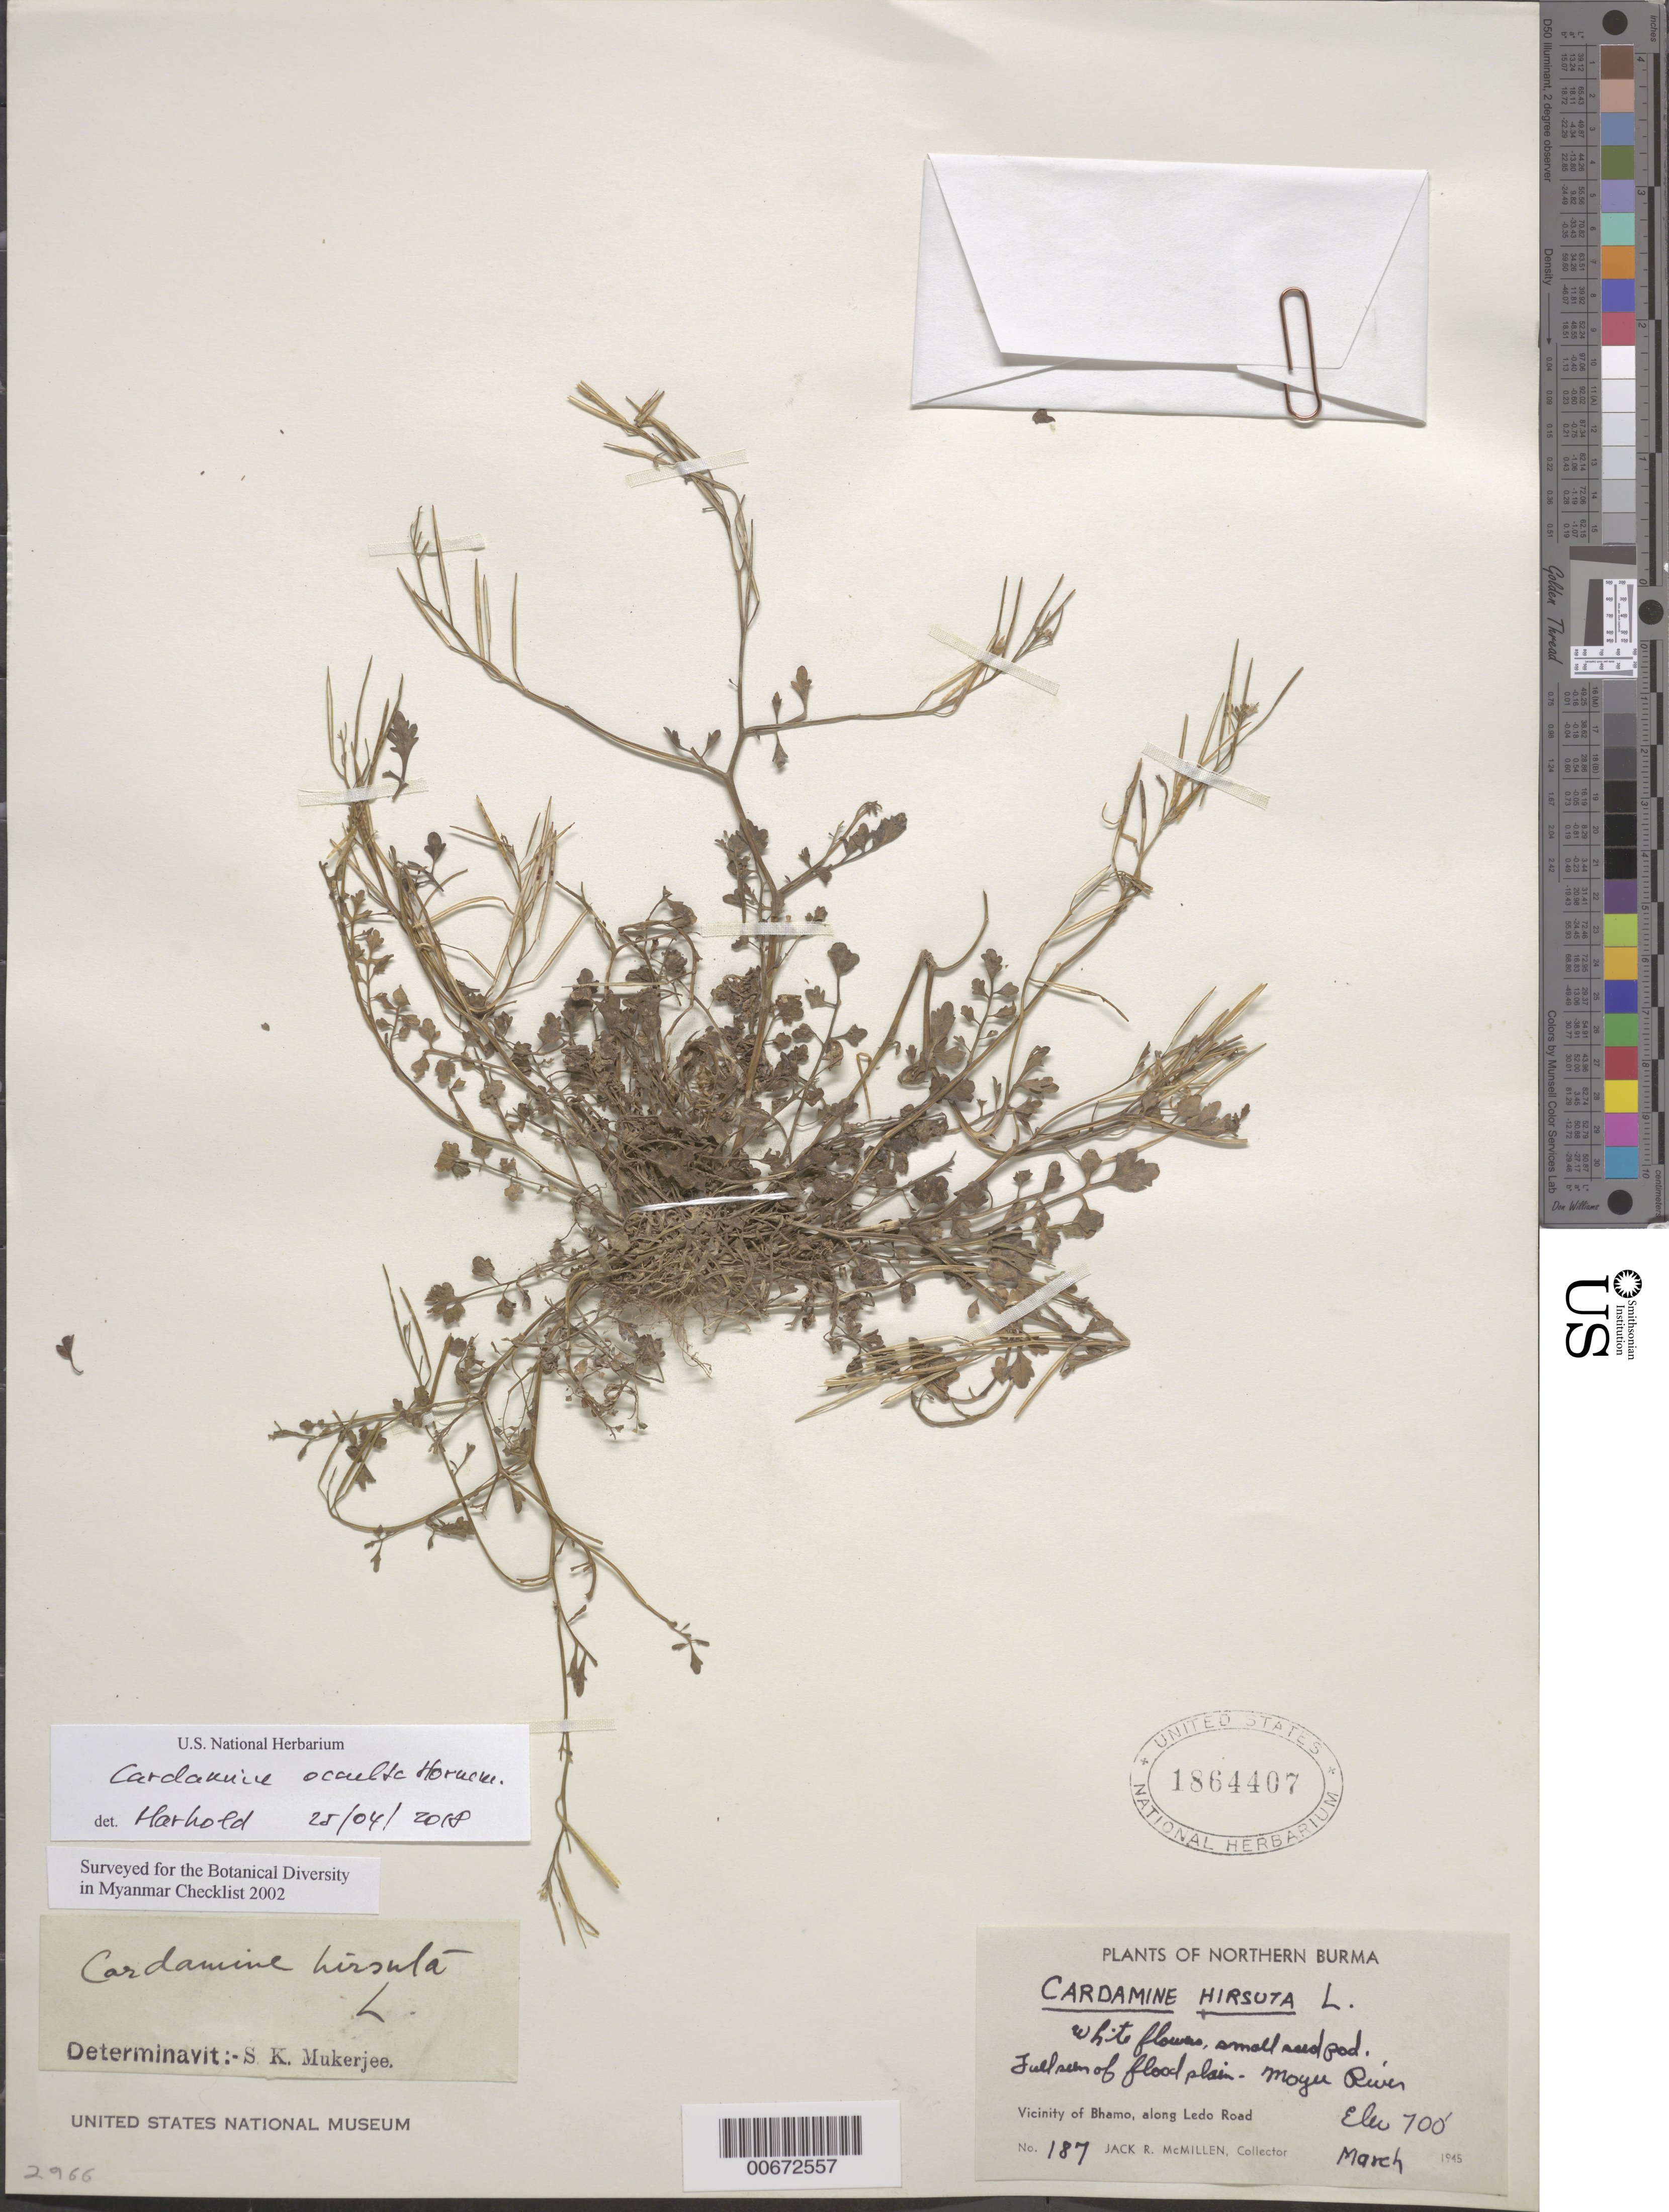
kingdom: Plantae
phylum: Tracheophyta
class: Magnoliopsida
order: Brassicales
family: Brassicaceae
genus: Cardamine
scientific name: Cardamine occulta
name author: Hornem.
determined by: Marhold, K.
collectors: J. McMillen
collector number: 187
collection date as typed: Mar 1945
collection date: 1945-03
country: Myanmar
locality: Northern Burma, Bhamo along Ledo Road, Moyee River.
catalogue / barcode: US 1864407